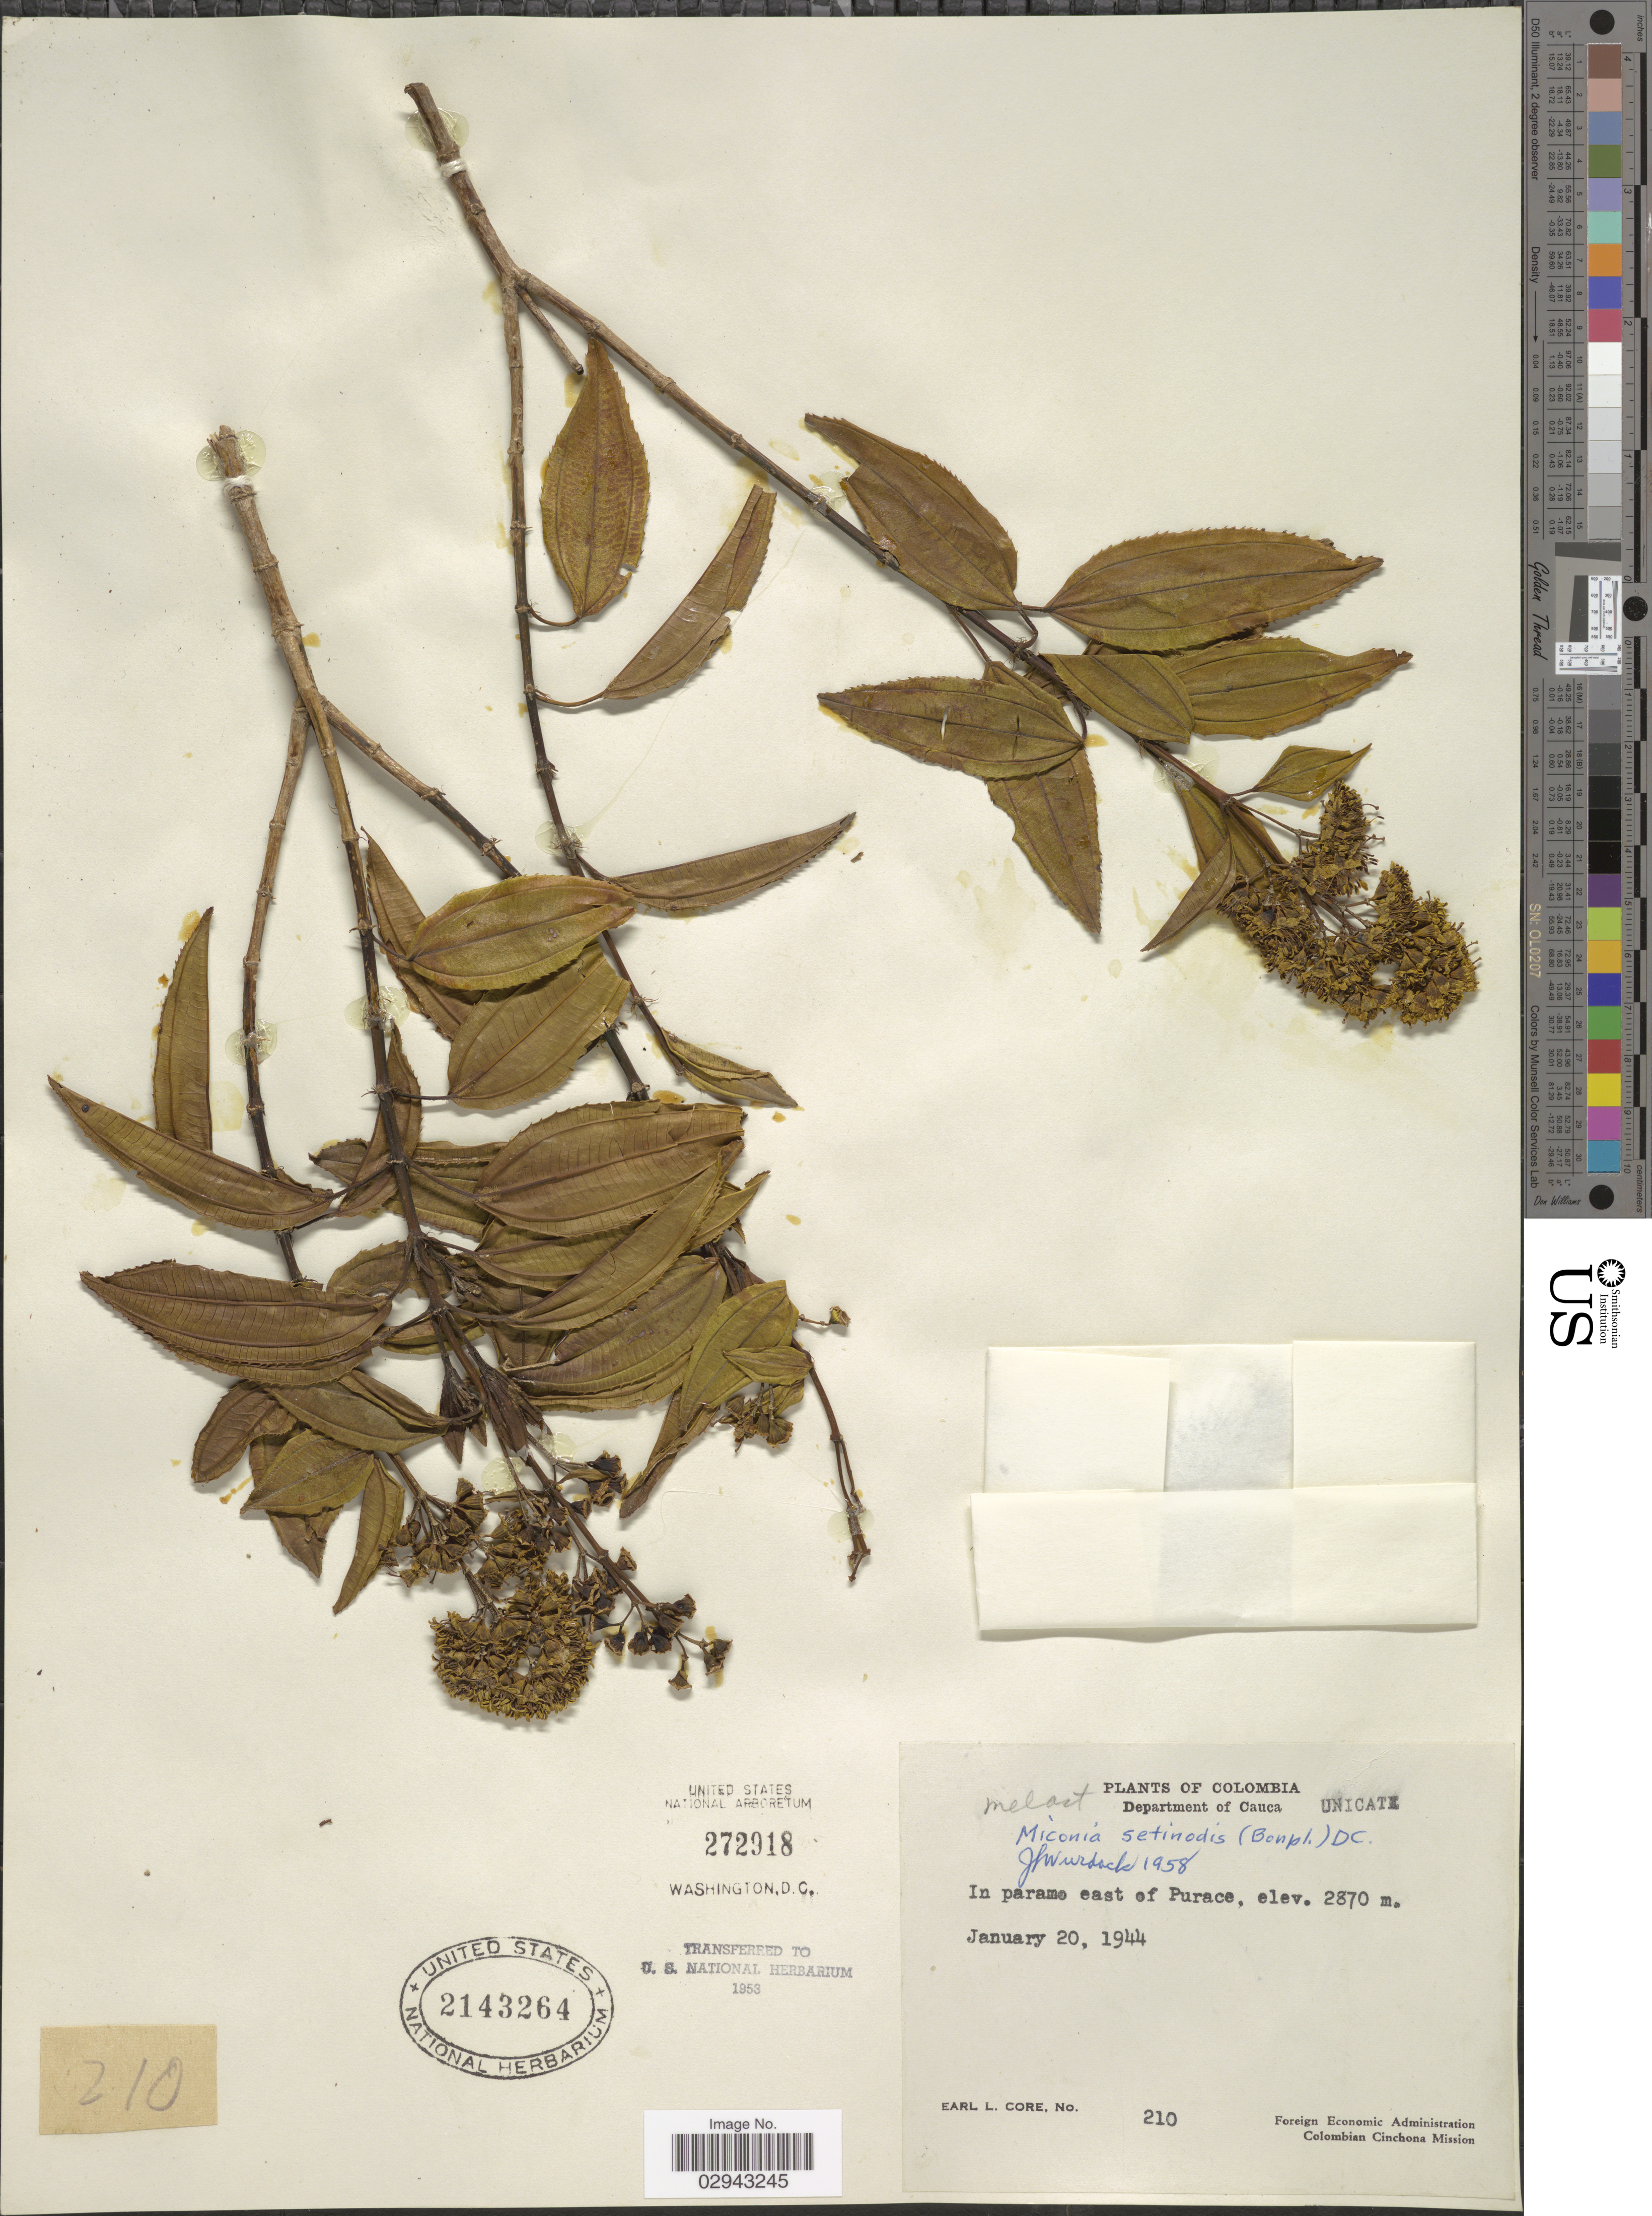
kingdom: Plantae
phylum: Tracheophyta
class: Magnoliopsida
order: Myrtales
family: Melastomataceae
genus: Miconia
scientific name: Miconia setinodis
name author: (Bonpl.) DC.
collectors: E. L. Core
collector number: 210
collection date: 1944-01-20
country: Colombia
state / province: Cauca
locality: In paramo east of Purace.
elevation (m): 2870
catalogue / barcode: US 2143264